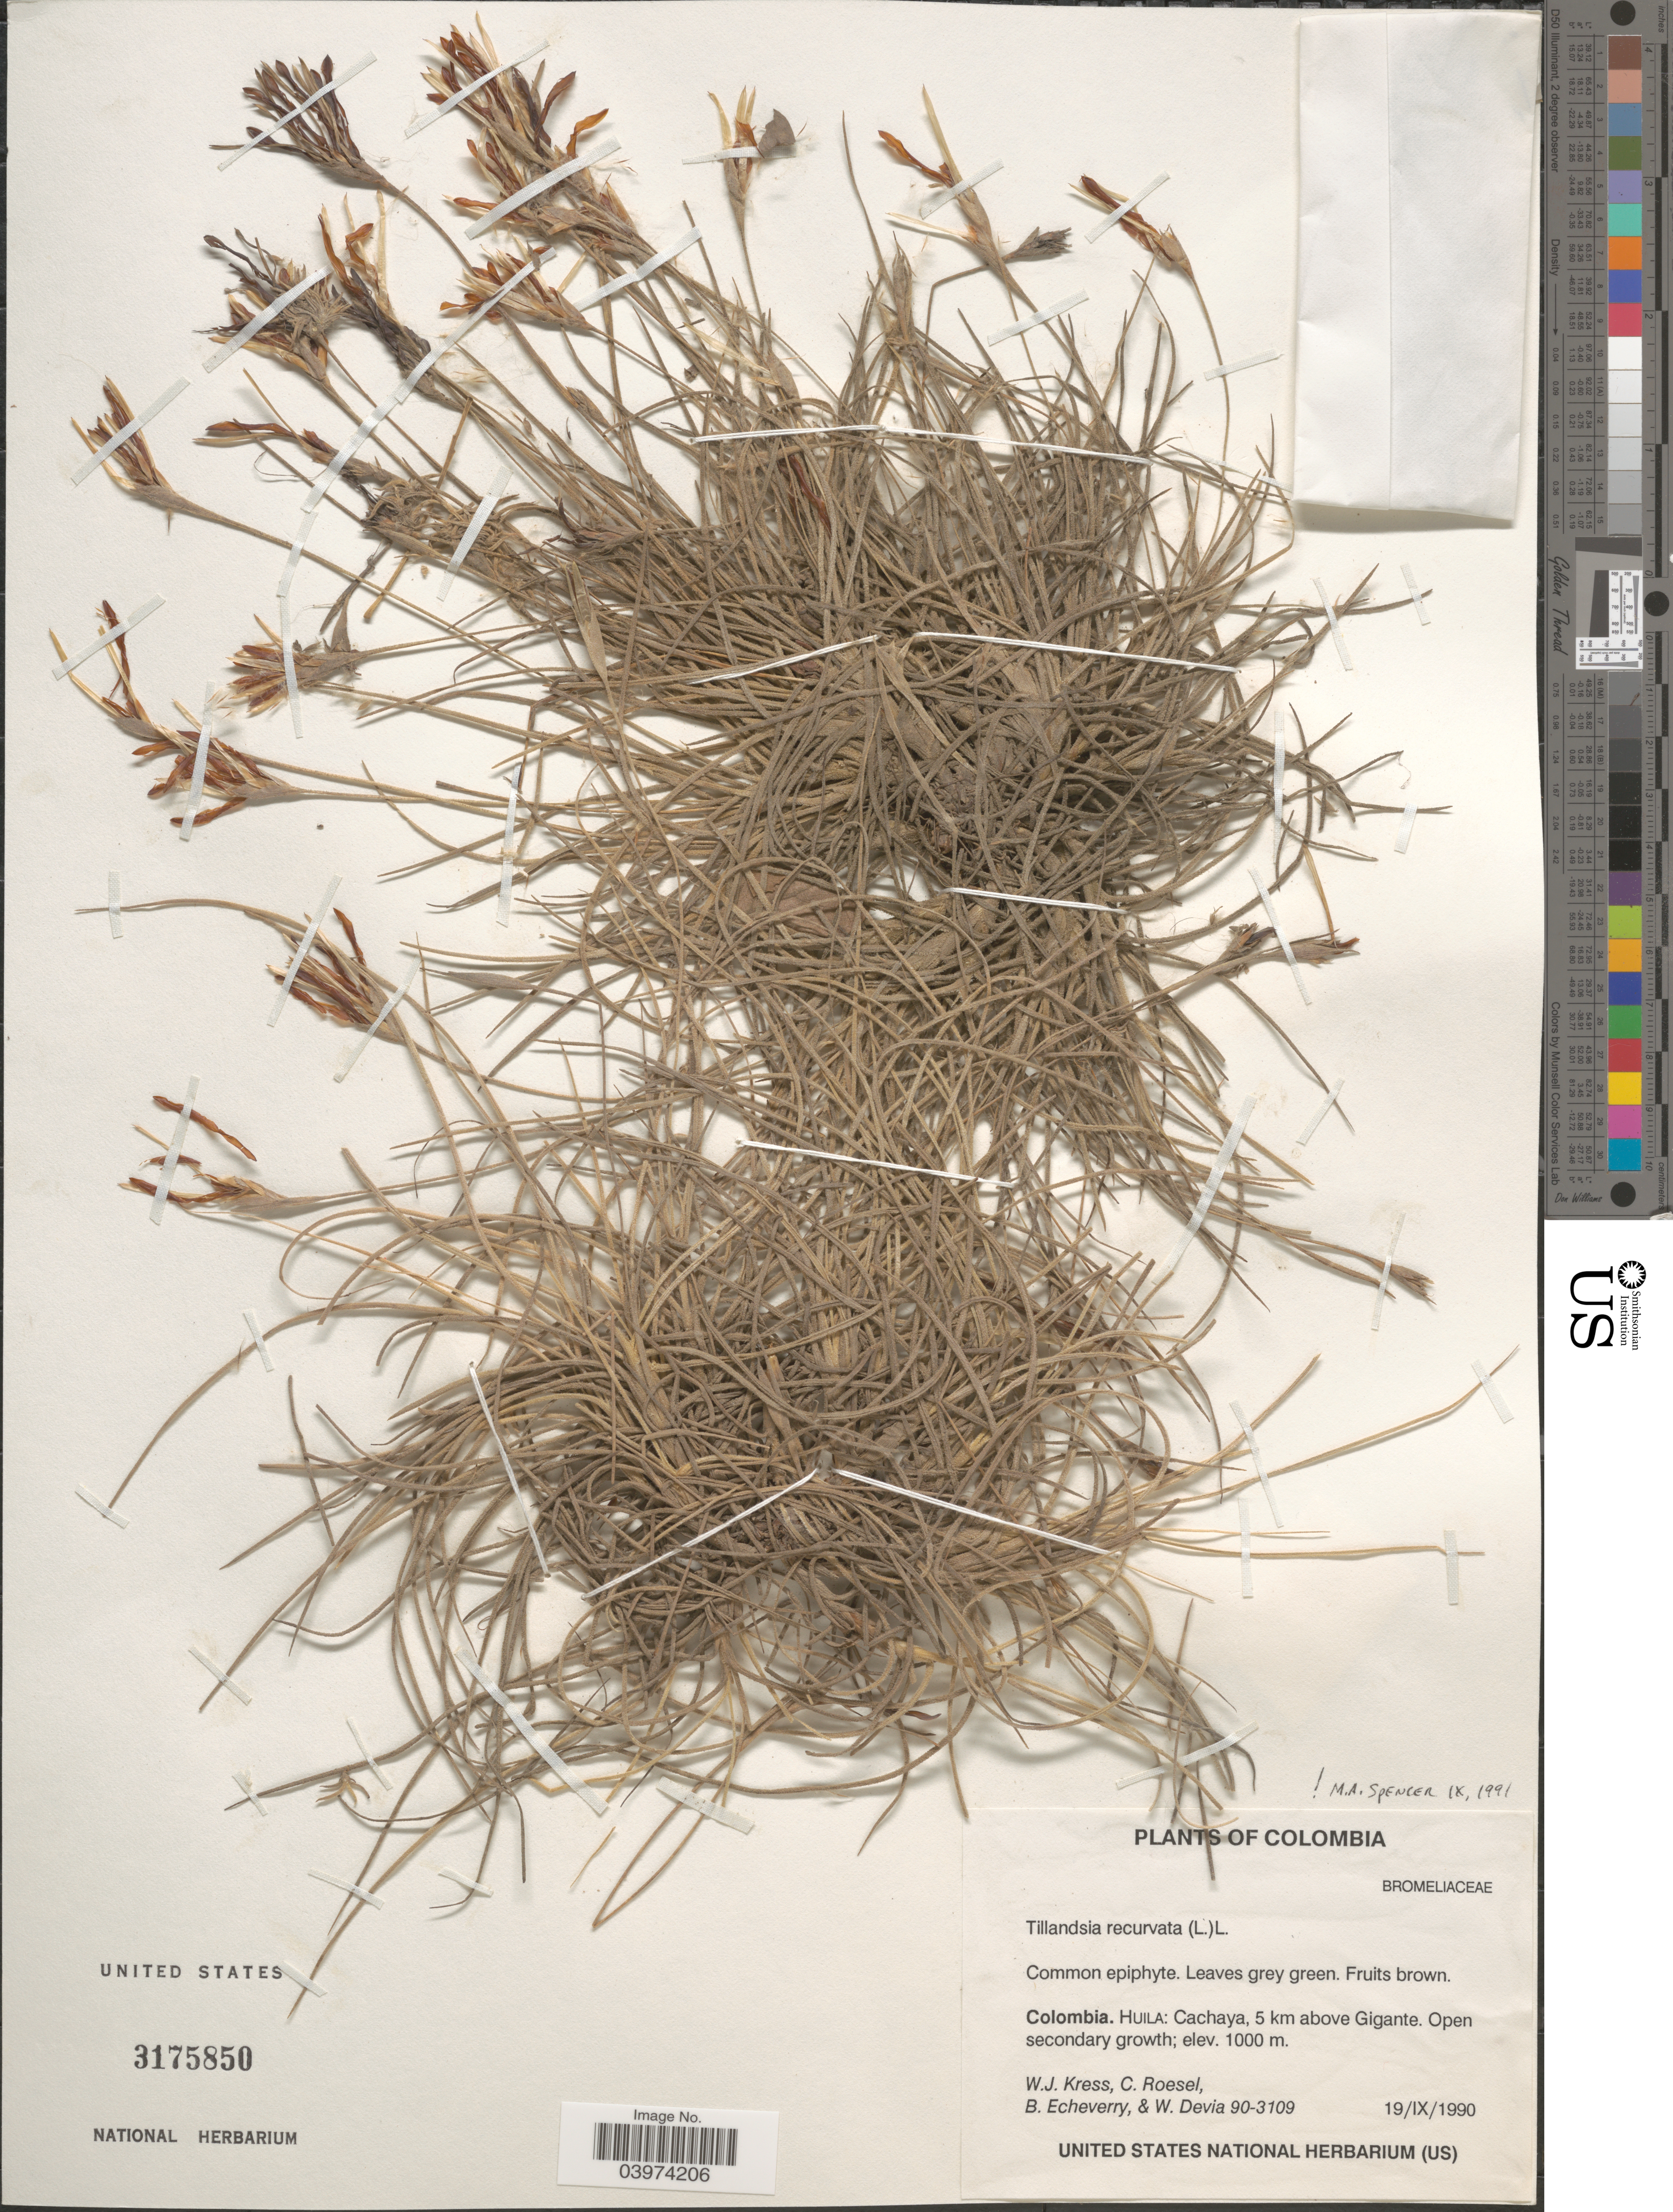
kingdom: Plantae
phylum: Tracheophyta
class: Liliopsida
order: Poales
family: Bromeliaceae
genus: Tillandsia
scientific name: Tillandsia recurvata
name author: L.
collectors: W. J. Kress, C. S. Roesel, B. Echeverry & W. Devia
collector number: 90-3109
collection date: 1990-09-19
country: Colombia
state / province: Huila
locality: Cachaya, 5 km above Gigante. Open secondary growth.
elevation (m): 1000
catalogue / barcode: US 3175850